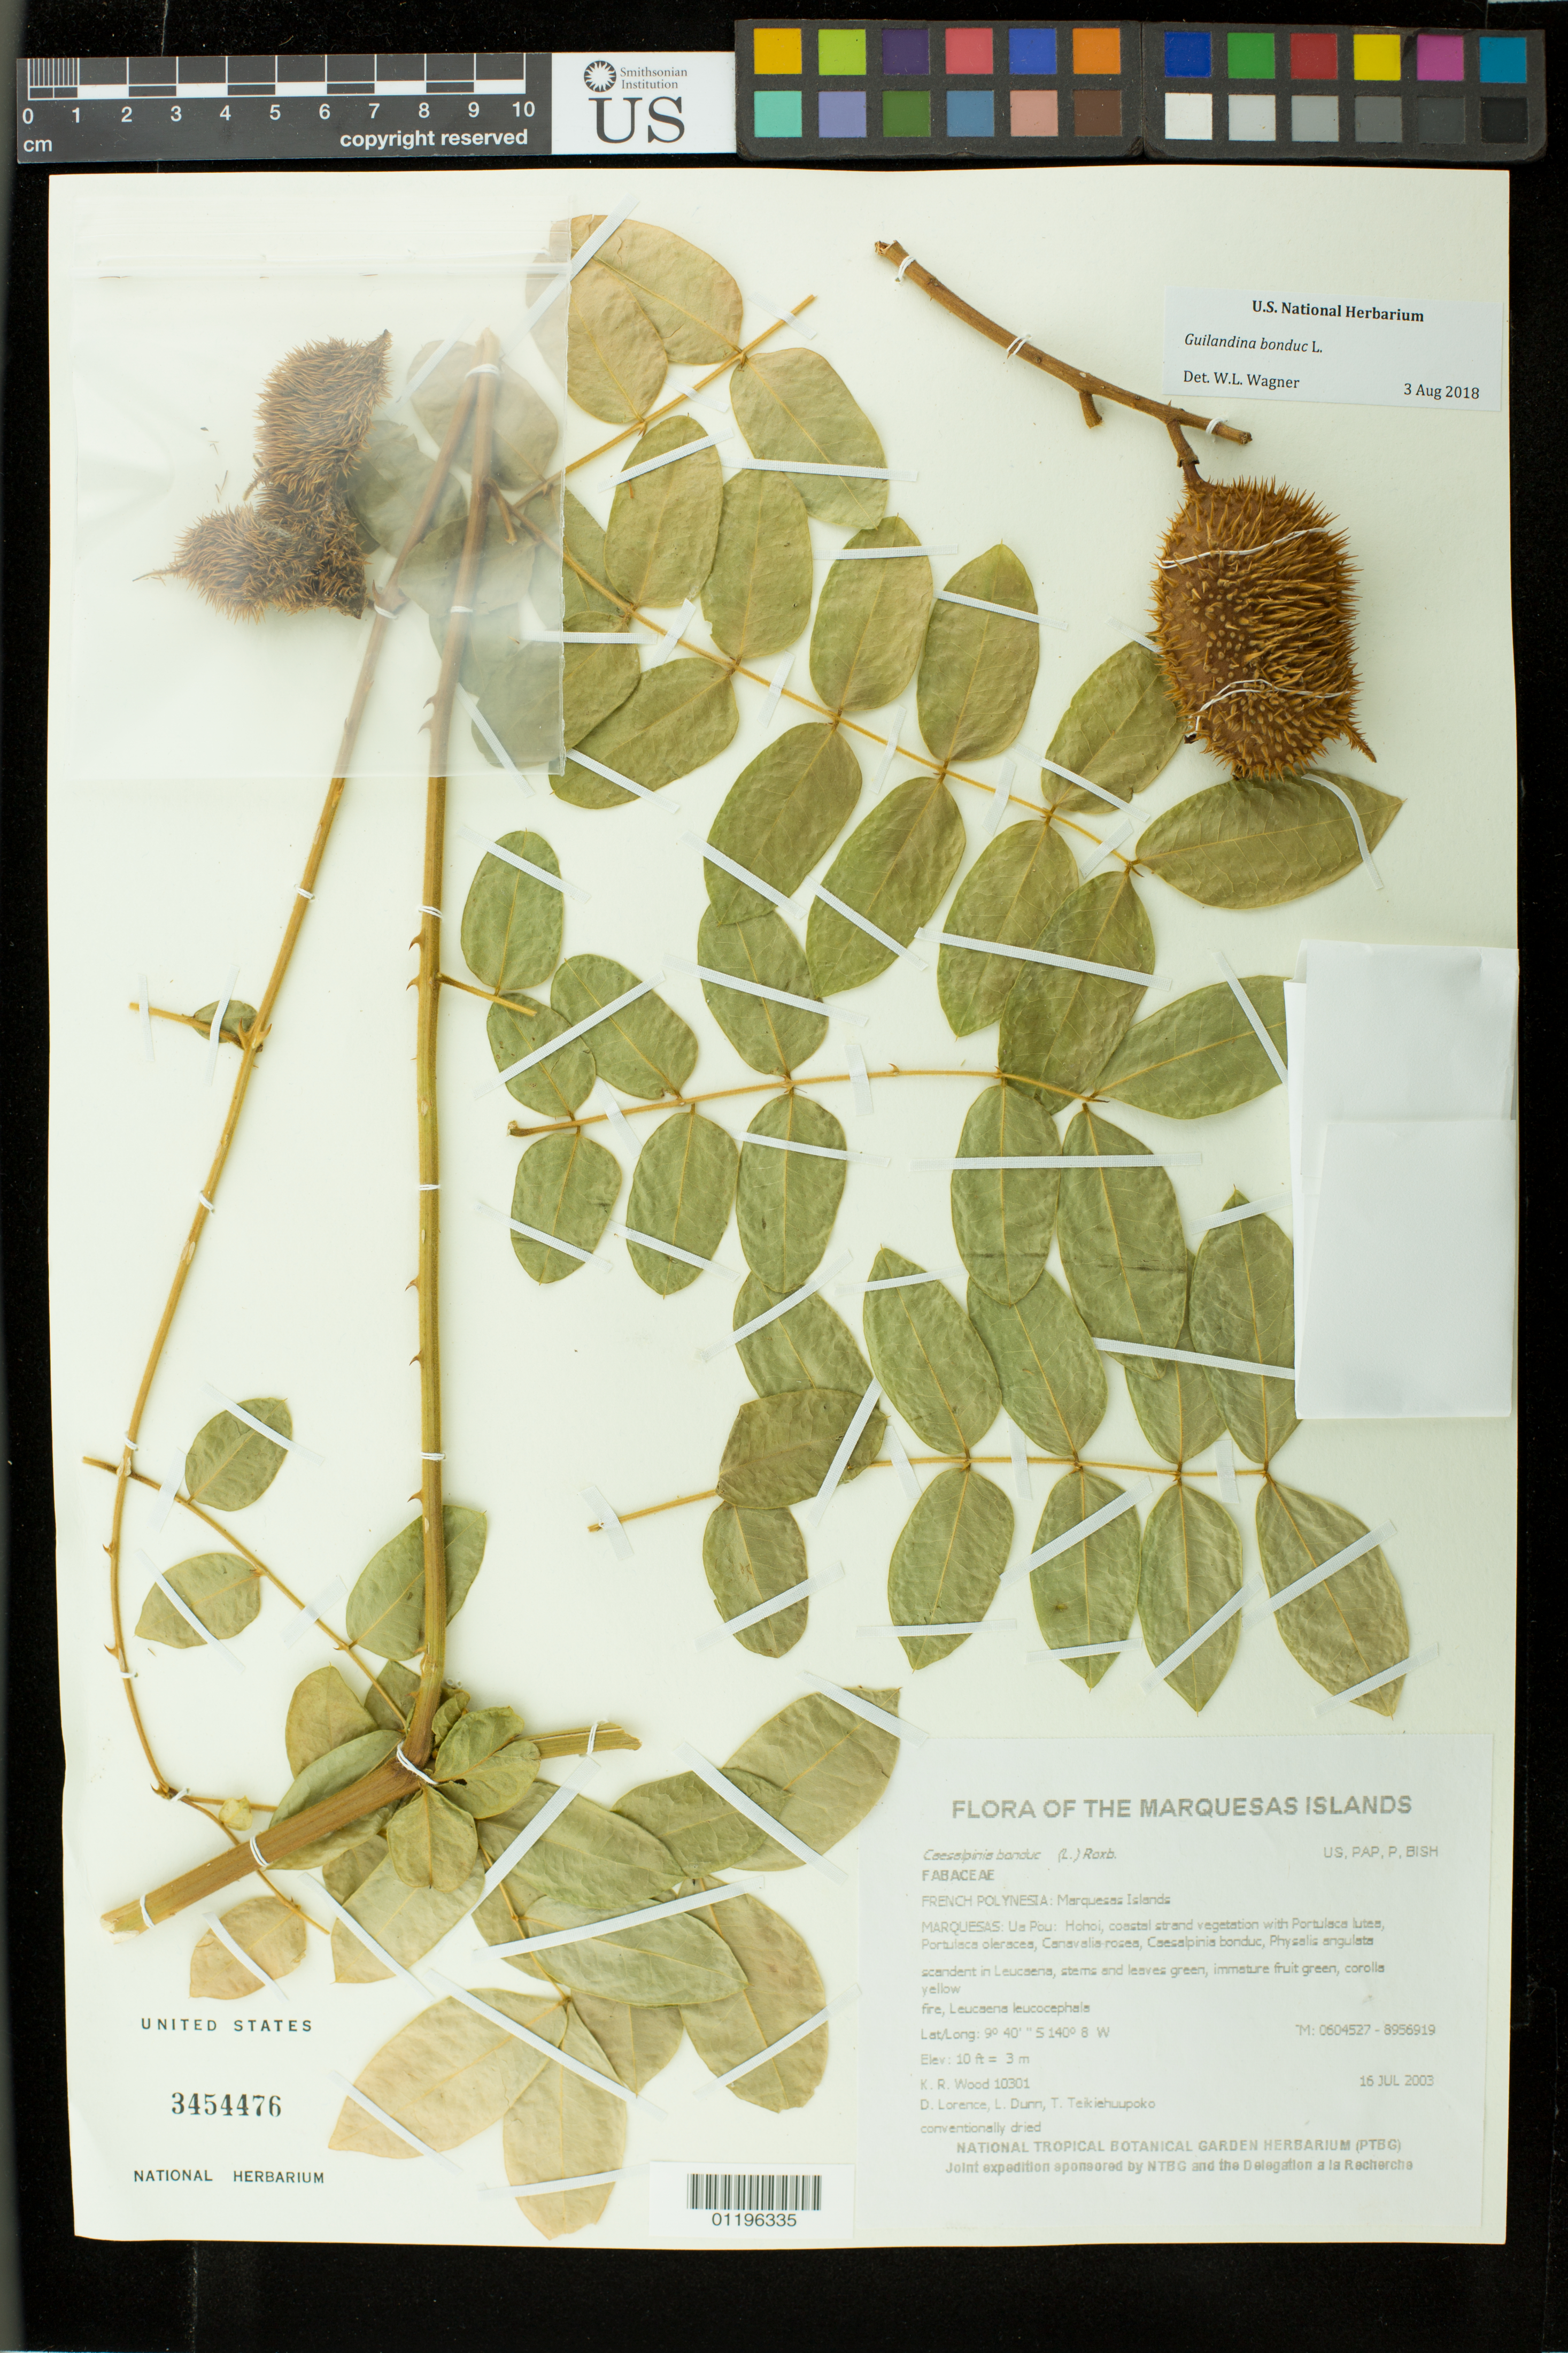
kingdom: Plantae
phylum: Tracheophyta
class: Magnoliopsida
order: Fabales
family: Fabaceae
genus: Guilandina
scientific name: Guilandina bonduc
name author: L.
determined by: Wagner, W. L., (BOT), Smithsonian Institution - National Museum of Natural History (UNITED STATES)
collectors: K. R. Wood, L. Dunn & T. Teikiehuupoo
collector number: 10301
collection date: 2003-07-16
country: French Polynesia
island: Ua Pou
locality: Hohoi, coastal strand vegetation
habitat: Bottom, E aspect, flat slope, open, mesic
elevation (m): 3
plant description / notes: Fire, Leucaena leucocephala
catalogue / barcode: US 3454476